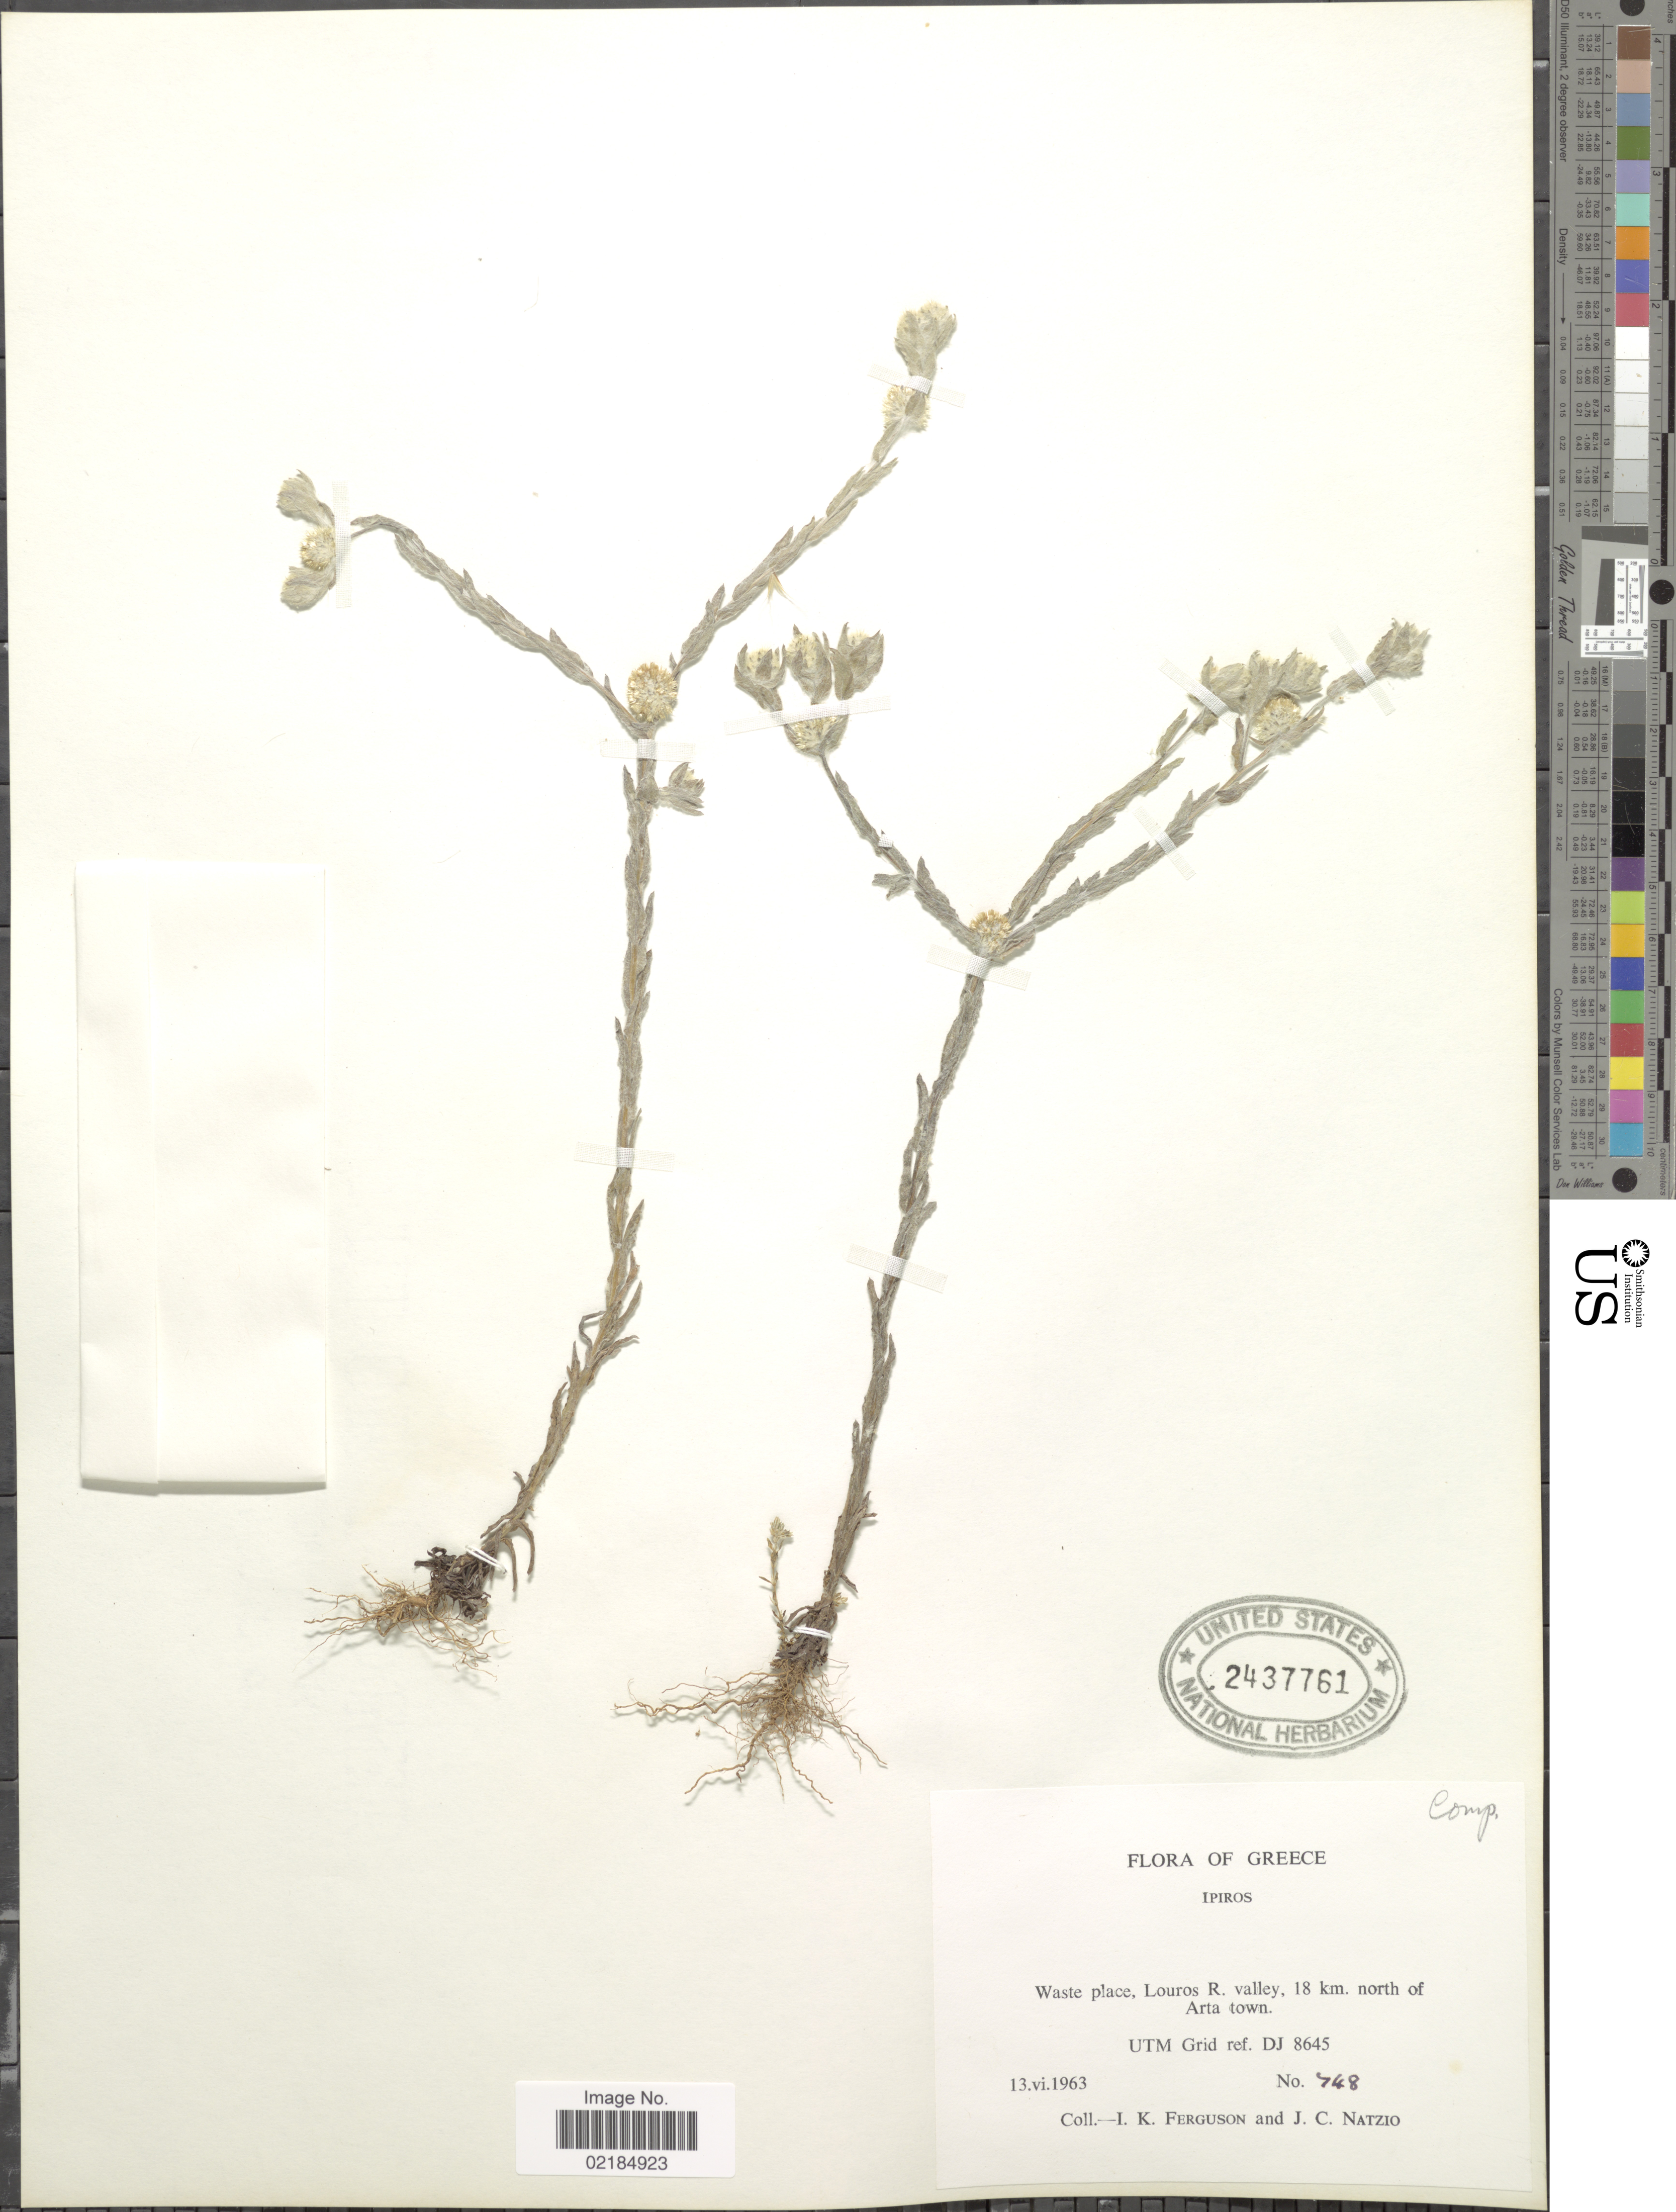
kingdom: Plantae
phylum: Tracheophyta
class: Magnoliopsida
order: Asterales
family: Asteraceae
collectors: I. K. Ferguson & J. Natzio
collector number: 748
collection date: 1963-06-13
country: Greece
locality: Ipiros. Waste place, Louros R. valley, 18 km. north of Arta town. UTM Grid ref. DJ 8645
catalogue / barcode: US 2437761